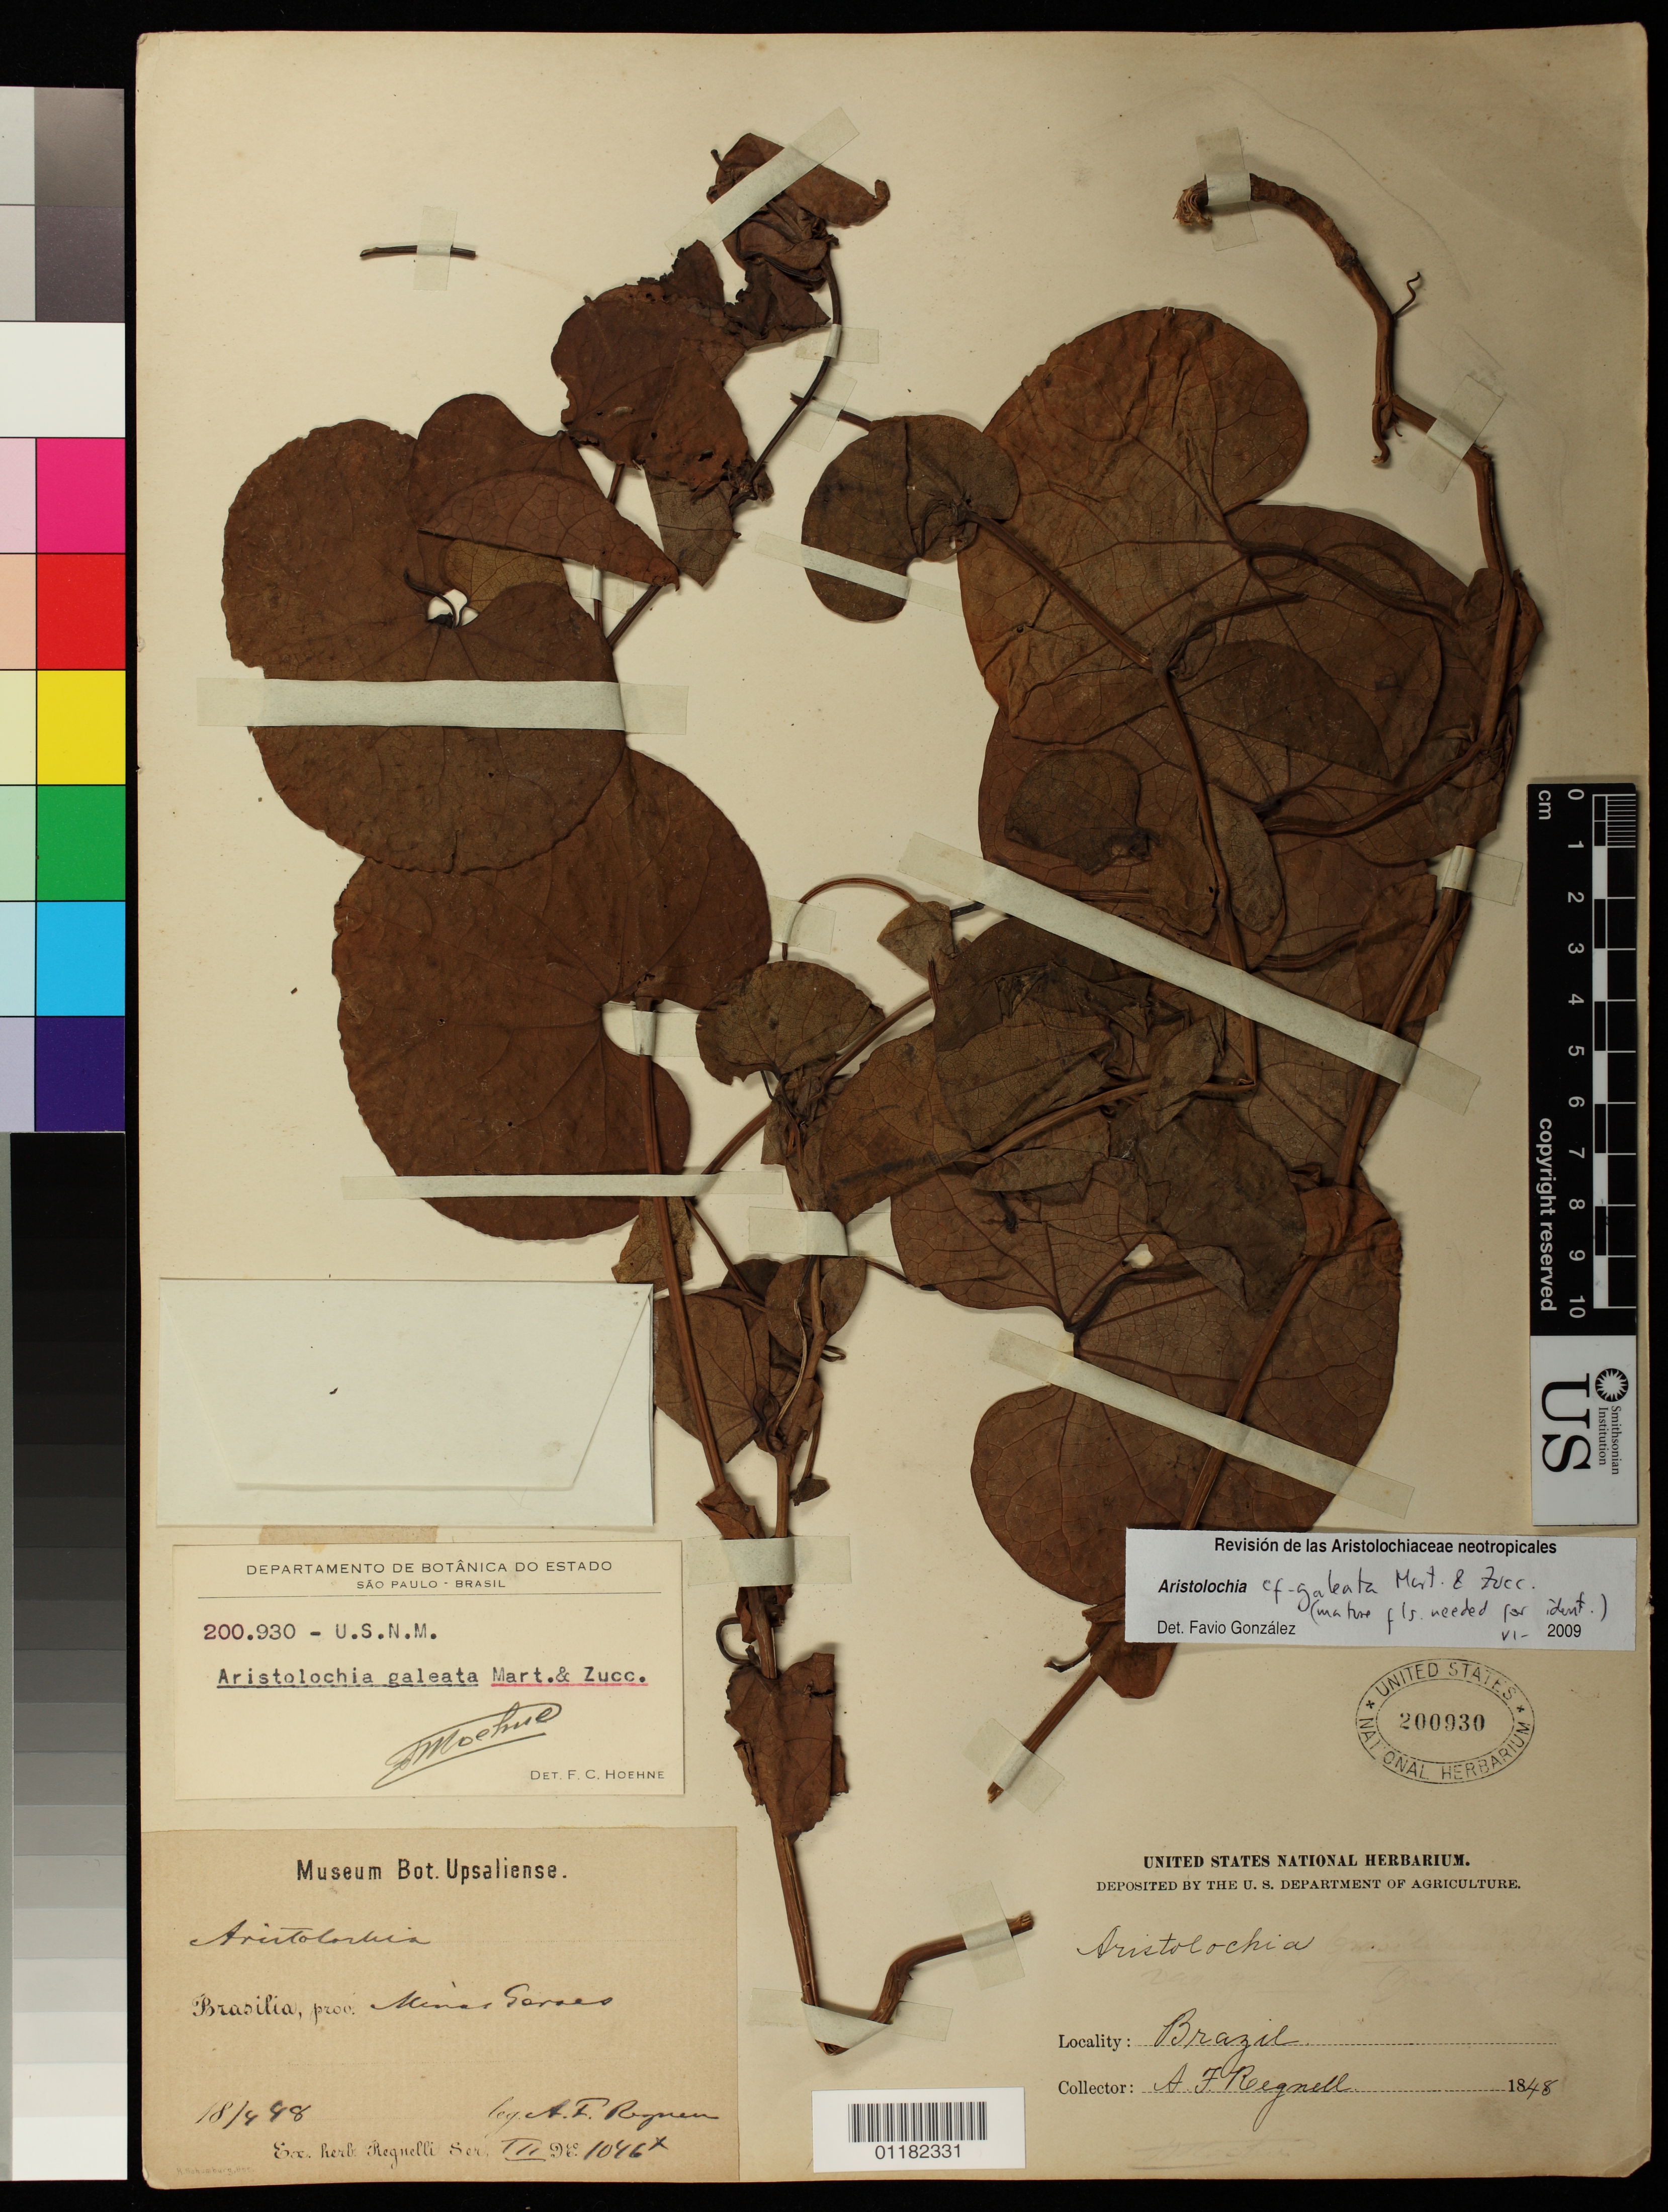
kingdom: Plantae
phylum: Tracheophyta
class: Magnoliopsida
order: Piperales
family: Aristolochiaceae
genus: Aristolochia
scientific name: Aristolochia galeata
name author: Moritzi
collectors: A. F. Regnell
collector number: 1046x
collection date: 1848-04-18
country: Brazil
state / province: Minas Gerais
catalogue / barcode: US 200930